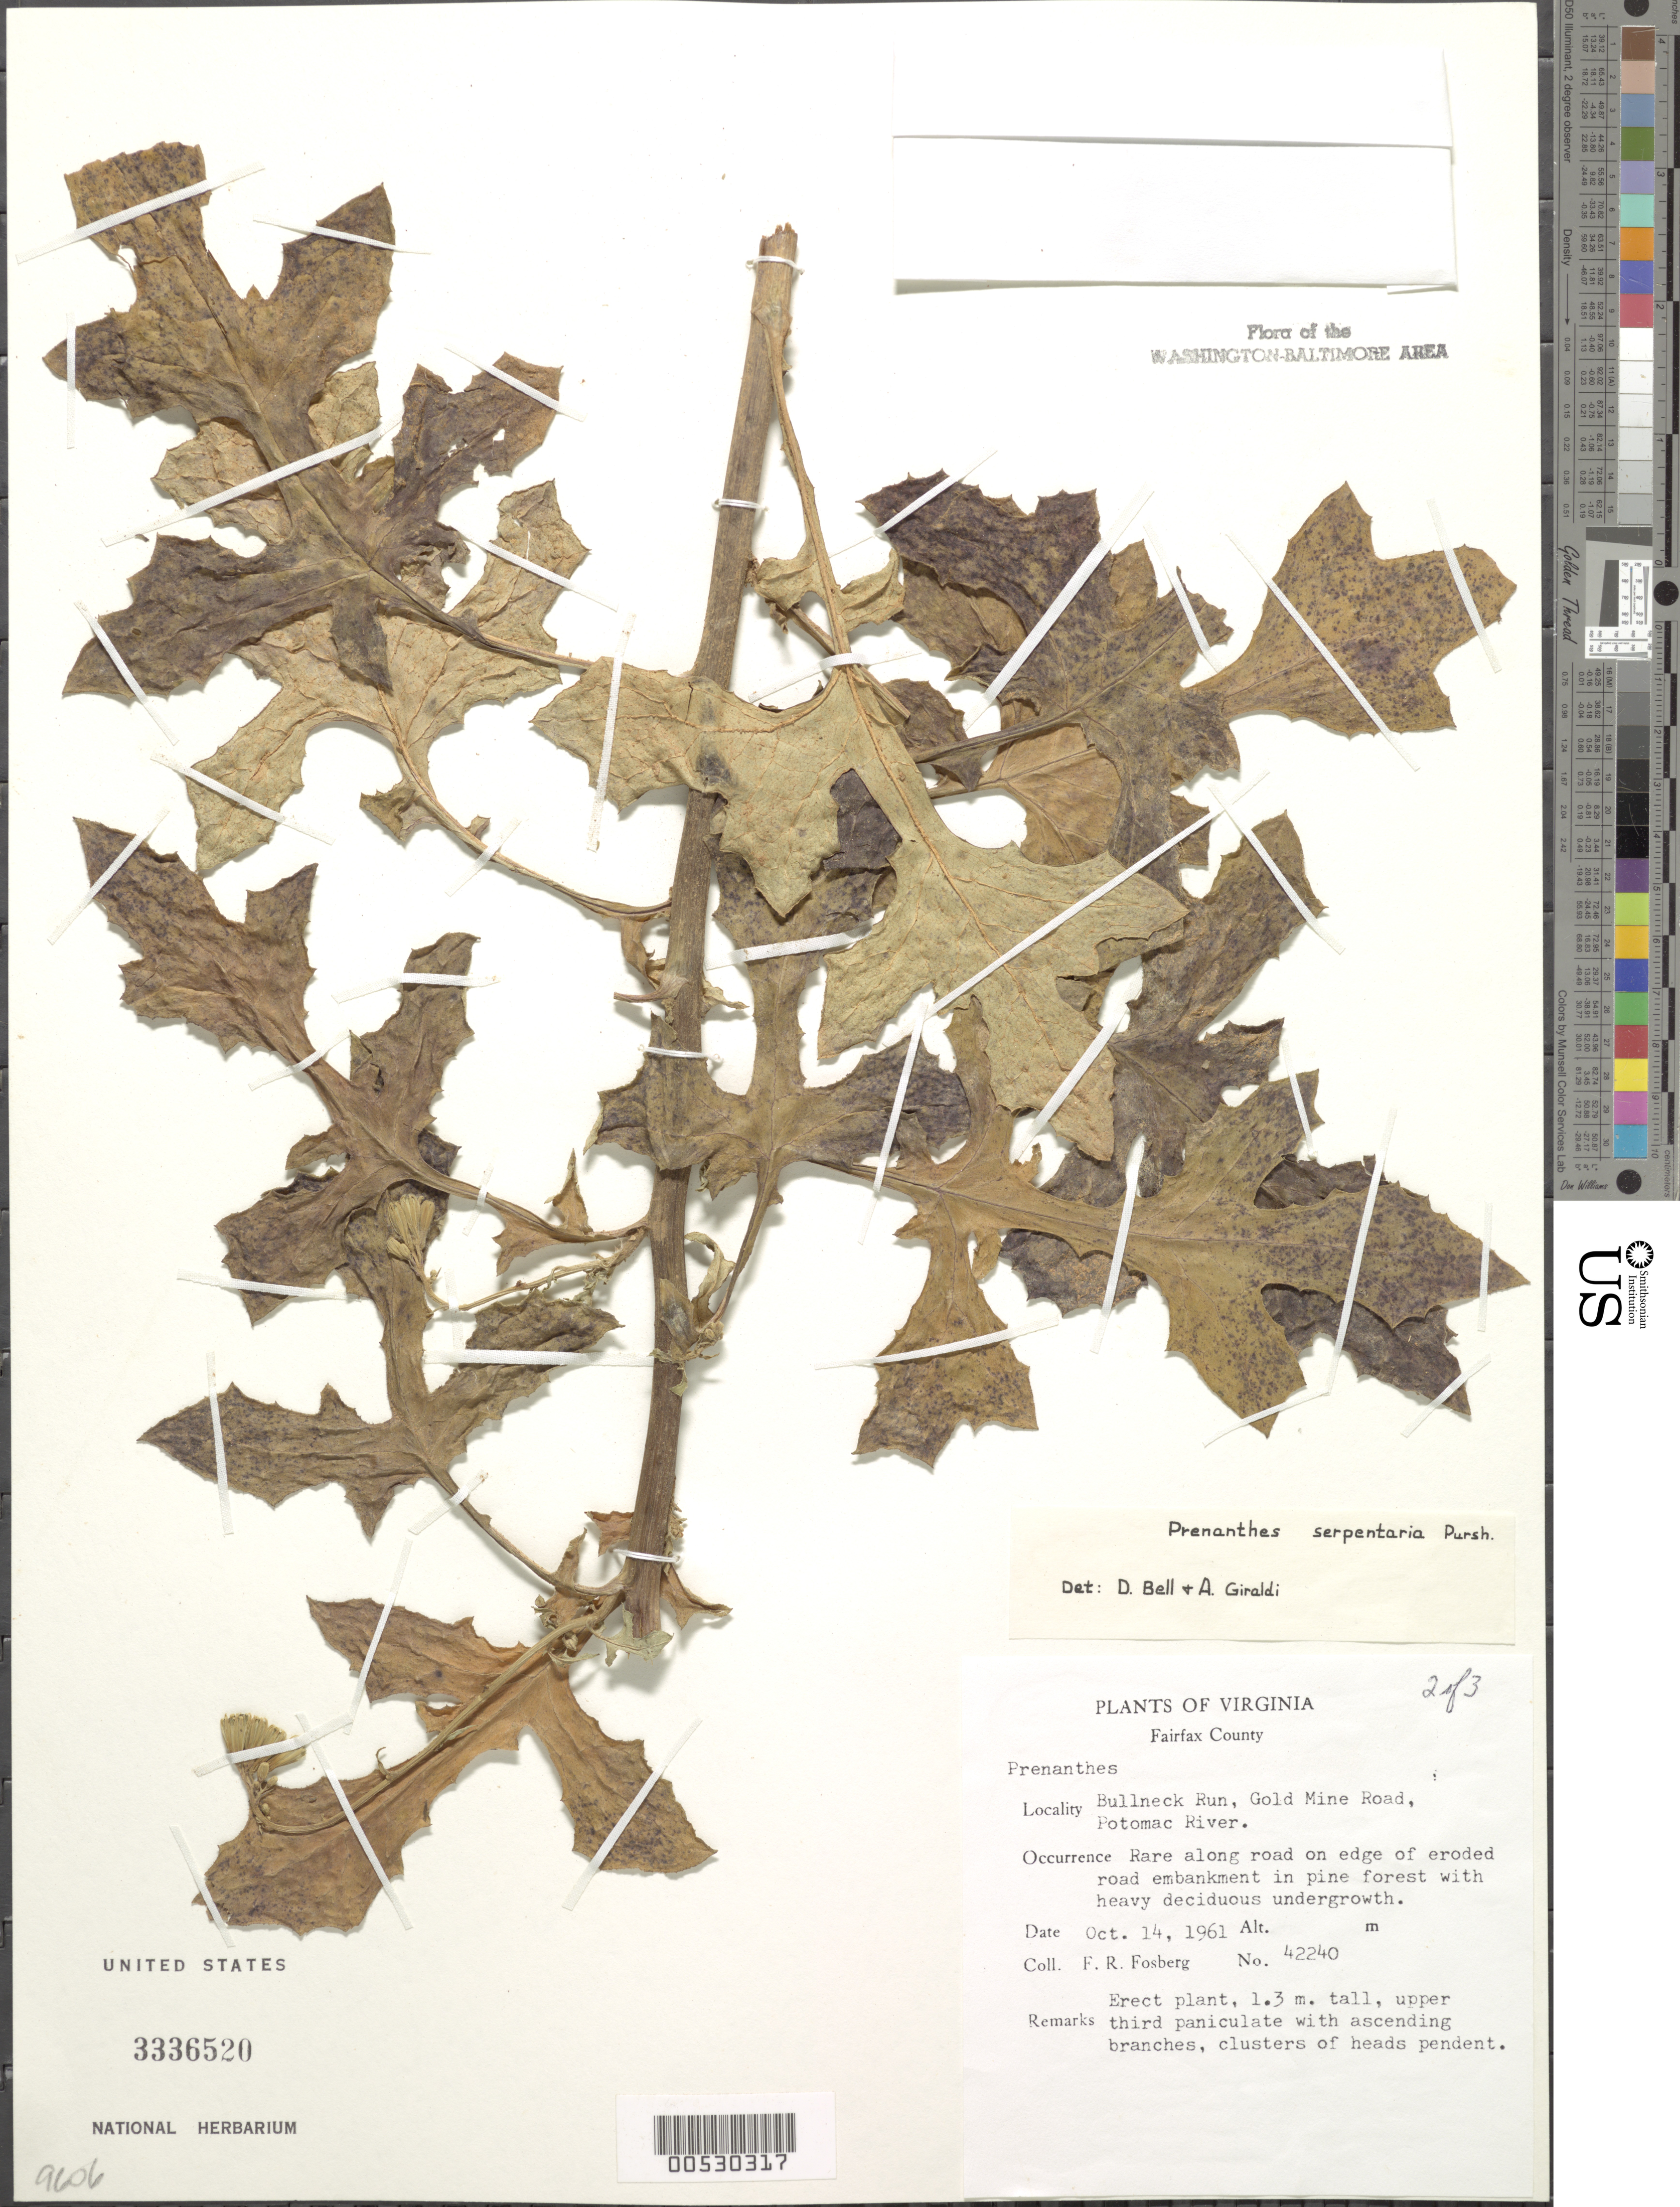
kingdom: Plantae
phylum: Tracheophyta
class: Magnoliopsida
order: Asterales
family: Asteraceae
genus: Nabalus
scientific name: Nabalus serpentarius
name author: (Pursh) Hook.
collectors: F. R. Fosberg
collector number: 42240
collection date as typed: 14 Oct 1961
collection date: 1961-10-14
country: United States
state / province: Virginia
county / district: Fairfax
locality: Bullneck Run, Gold Mine Road, Potomac River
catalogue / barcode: US 3336520